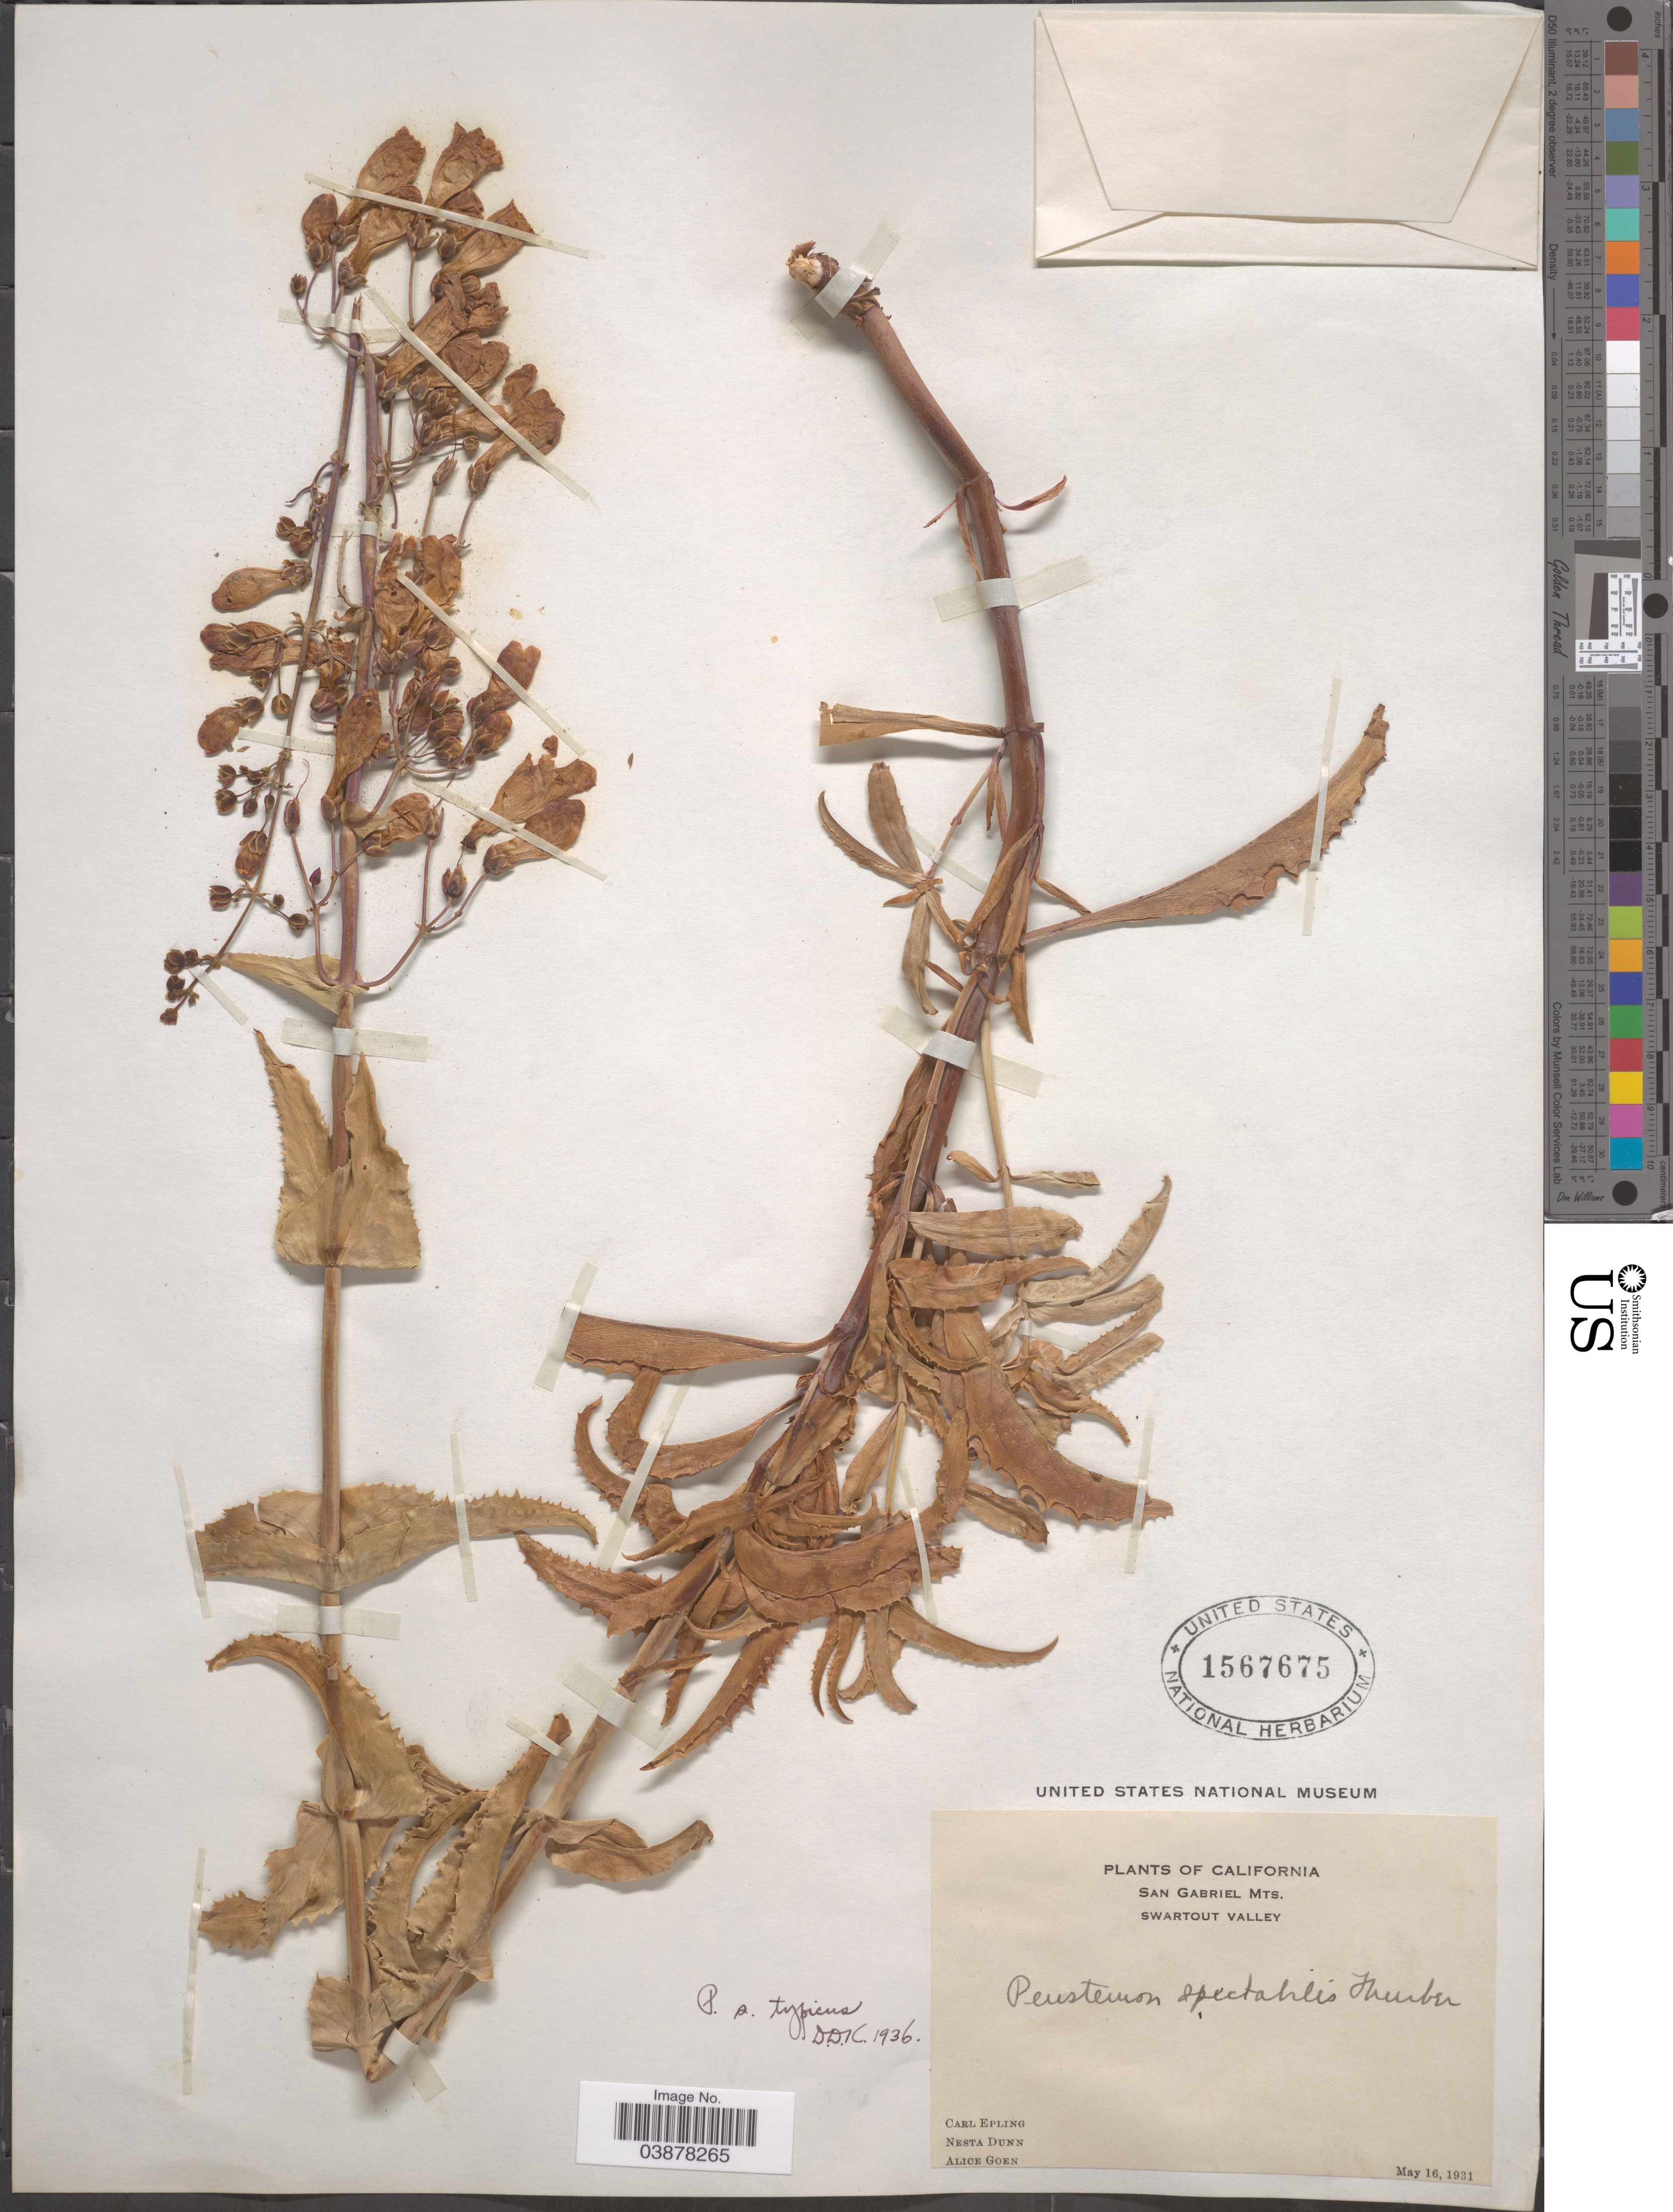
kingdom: Plantae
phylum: Tracheophyta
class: Magnoliopsida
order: Lamiales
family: Plantaginaceae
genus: Penstemon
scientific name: Penstemon spectabilis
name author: Thurb. ex Torr. & A. Gray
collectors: C. C. Epling, N. Dunn & A. Goen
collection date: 1931-05-16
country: United States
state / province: California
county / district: Los Angeles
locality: San Gabriel Mts. Swartout Valley.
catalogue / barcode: US 1567675